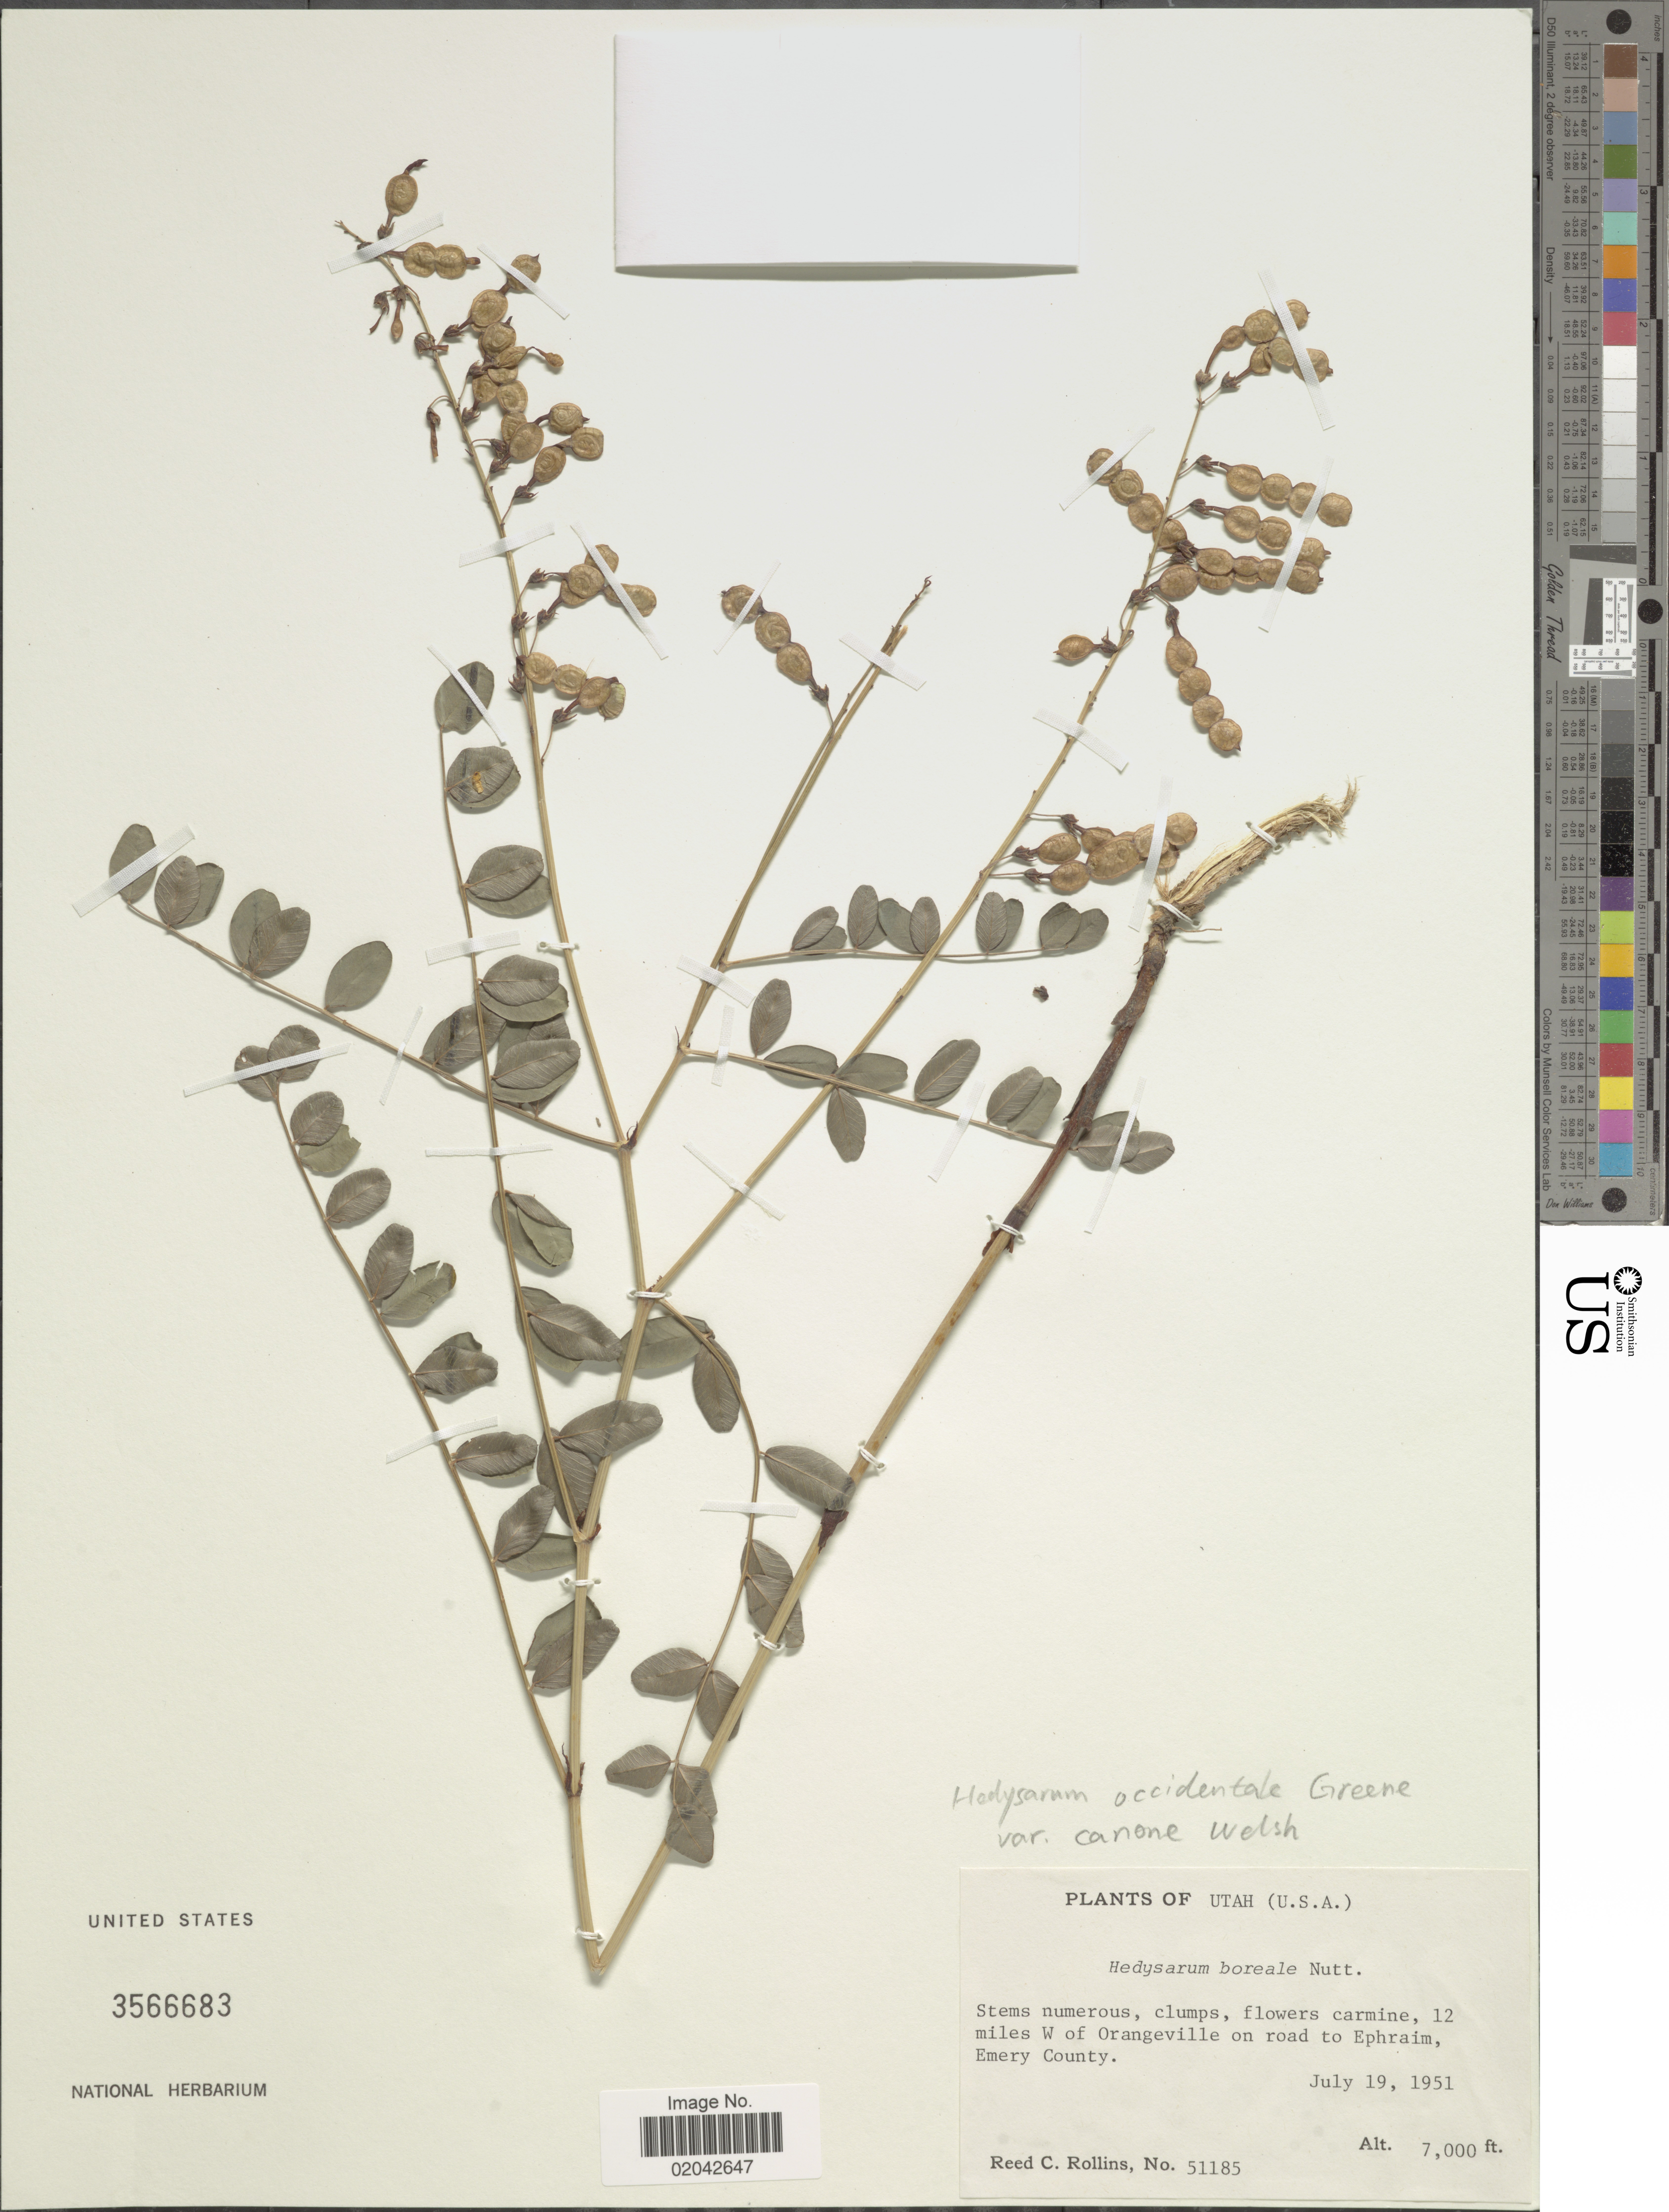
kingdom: Plantae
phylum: Tracheophyta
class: Magnoliopsida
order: Fabales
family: Fabaceae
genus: Hedysarum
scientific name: Hedysarum occidentale var. canone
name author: S.L. Welsh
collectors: R. C. Rollins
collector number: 51185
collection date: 1951-07-19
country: United States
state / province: Utah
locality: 12 miles W of Orangeville on road to Ephraim, Emery County.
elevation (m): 2134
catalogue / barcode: US 3566683